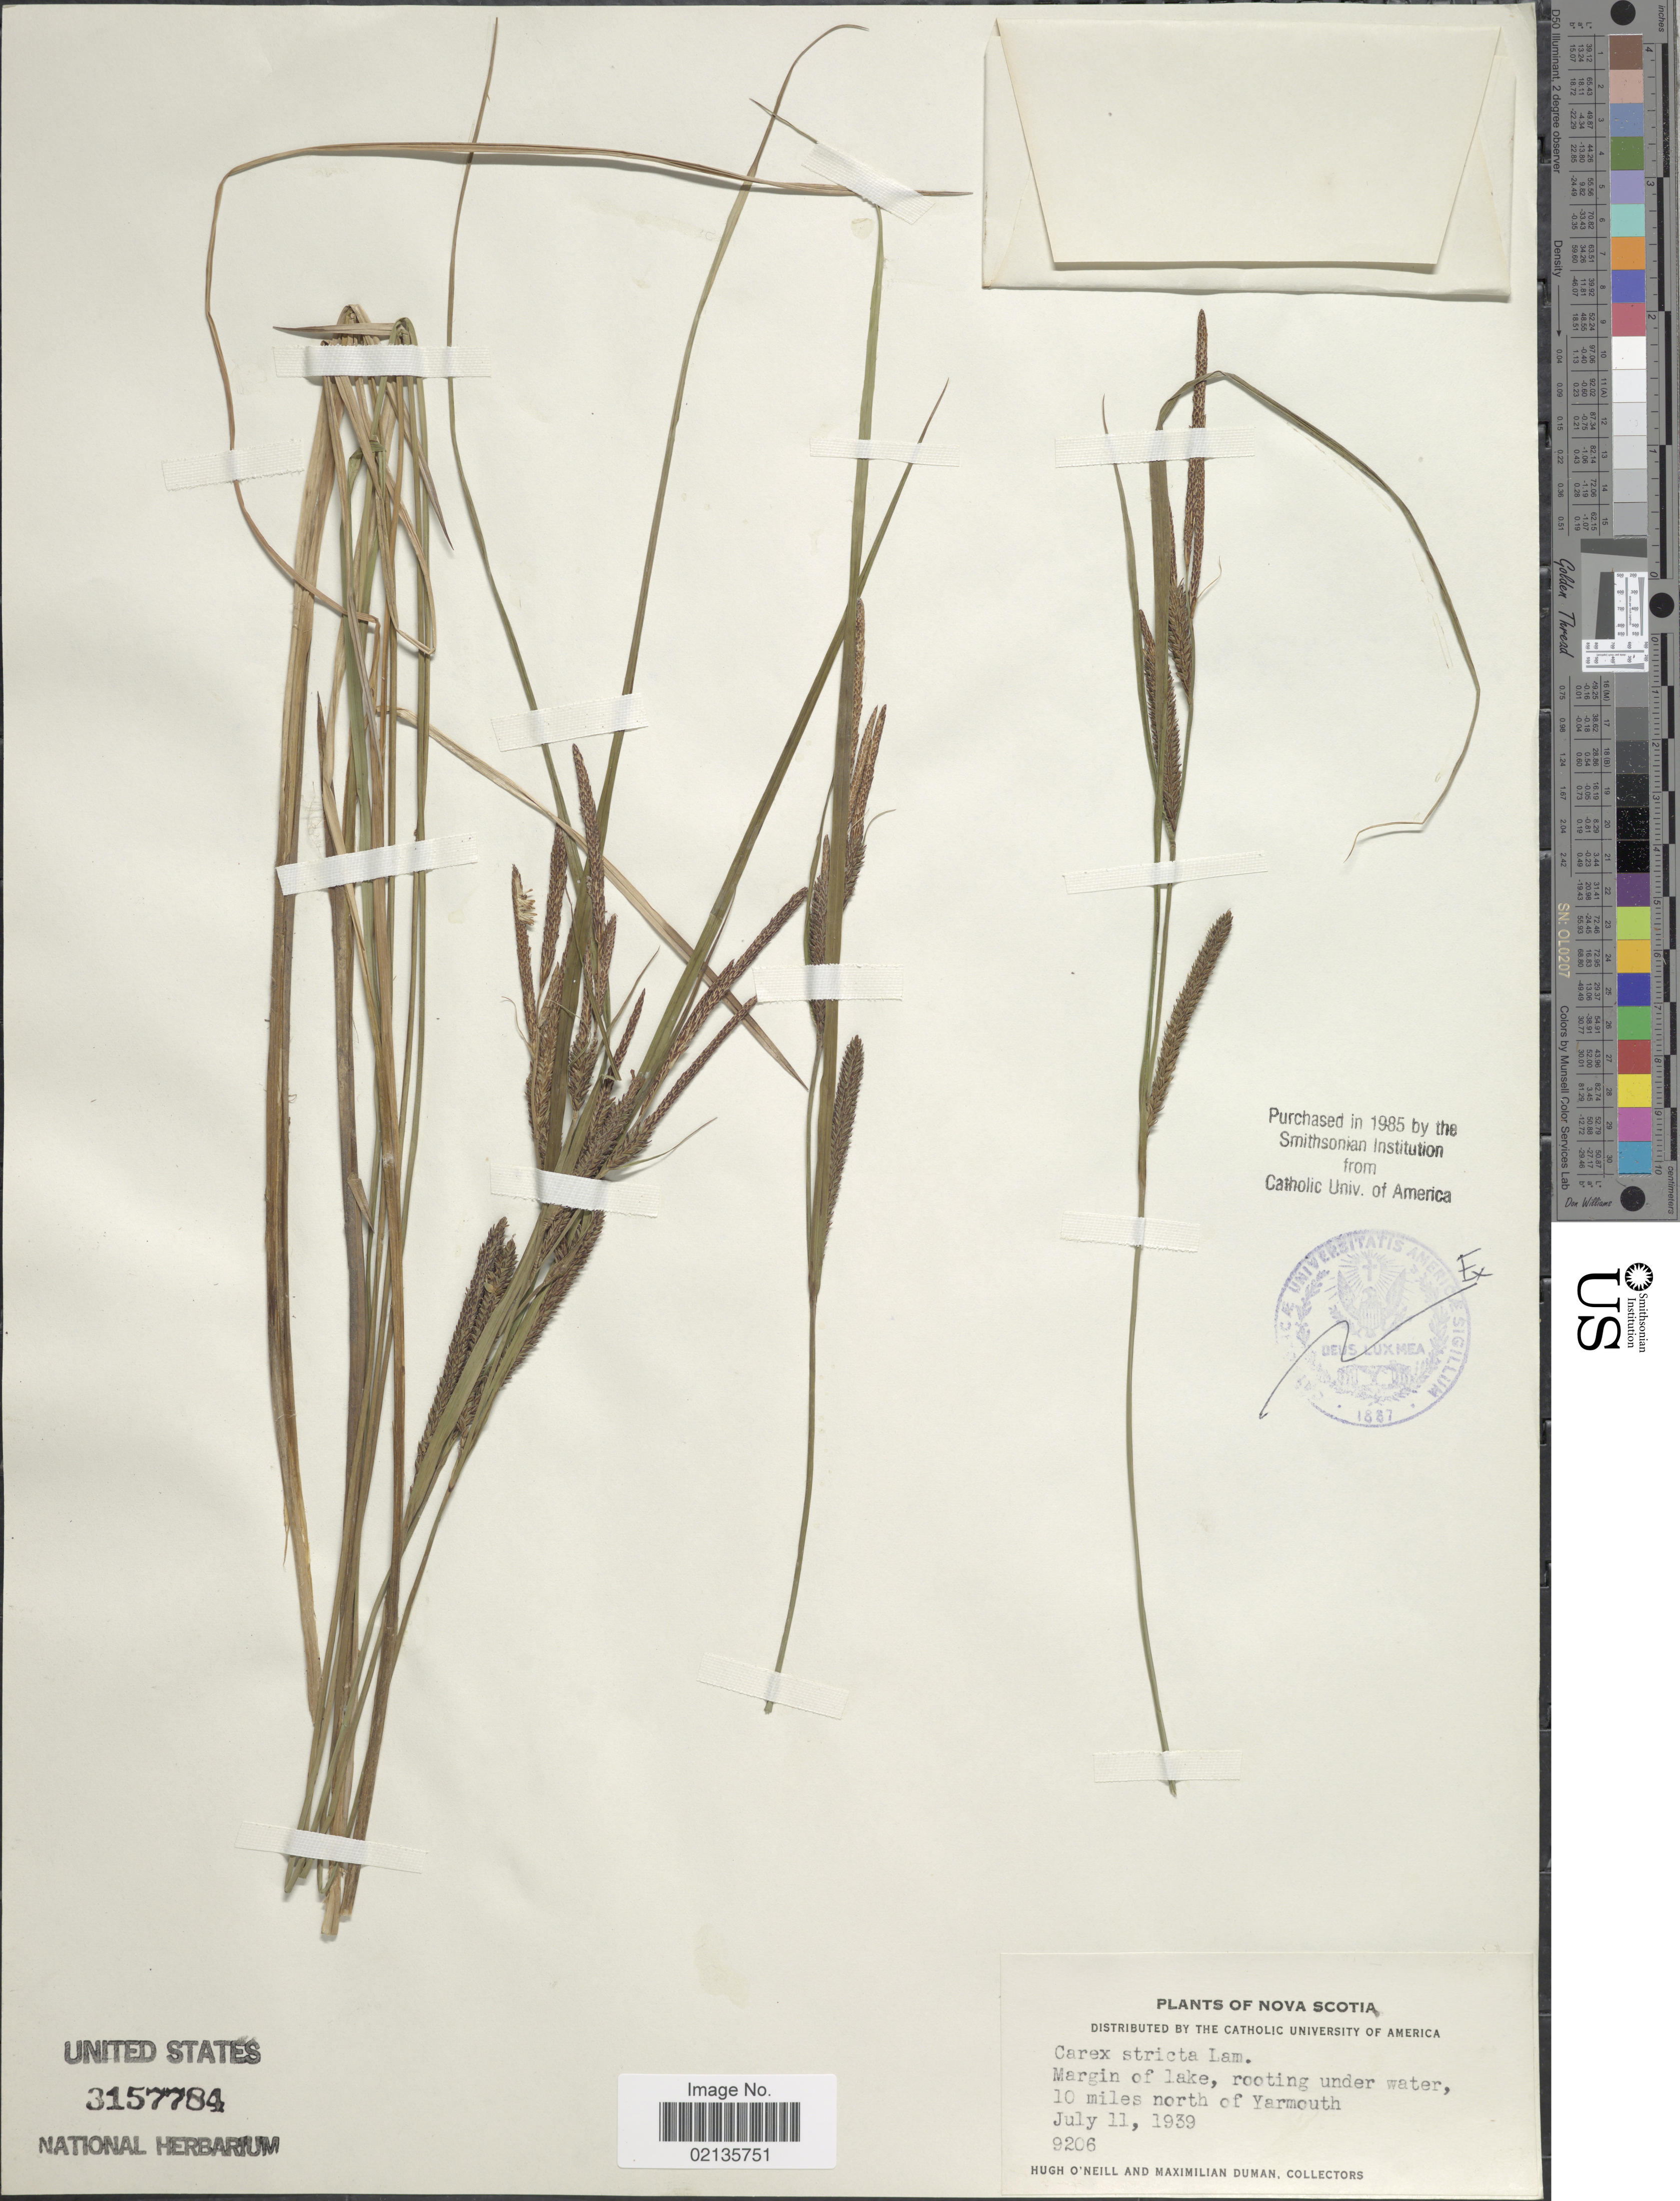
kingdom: Plantae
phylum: Tracheophyta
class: Liliopsida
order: Poales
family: Cyperaceae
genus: Carex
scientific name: Carex stricta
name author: Lam.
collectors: H. O'Neill & M. Duman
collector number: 9206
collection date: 1939-07-11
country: Canada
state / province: Nova Scotia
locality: Margin of lake, rooting under water, 10 miles north of Yarmouth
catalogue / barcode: US 3157784